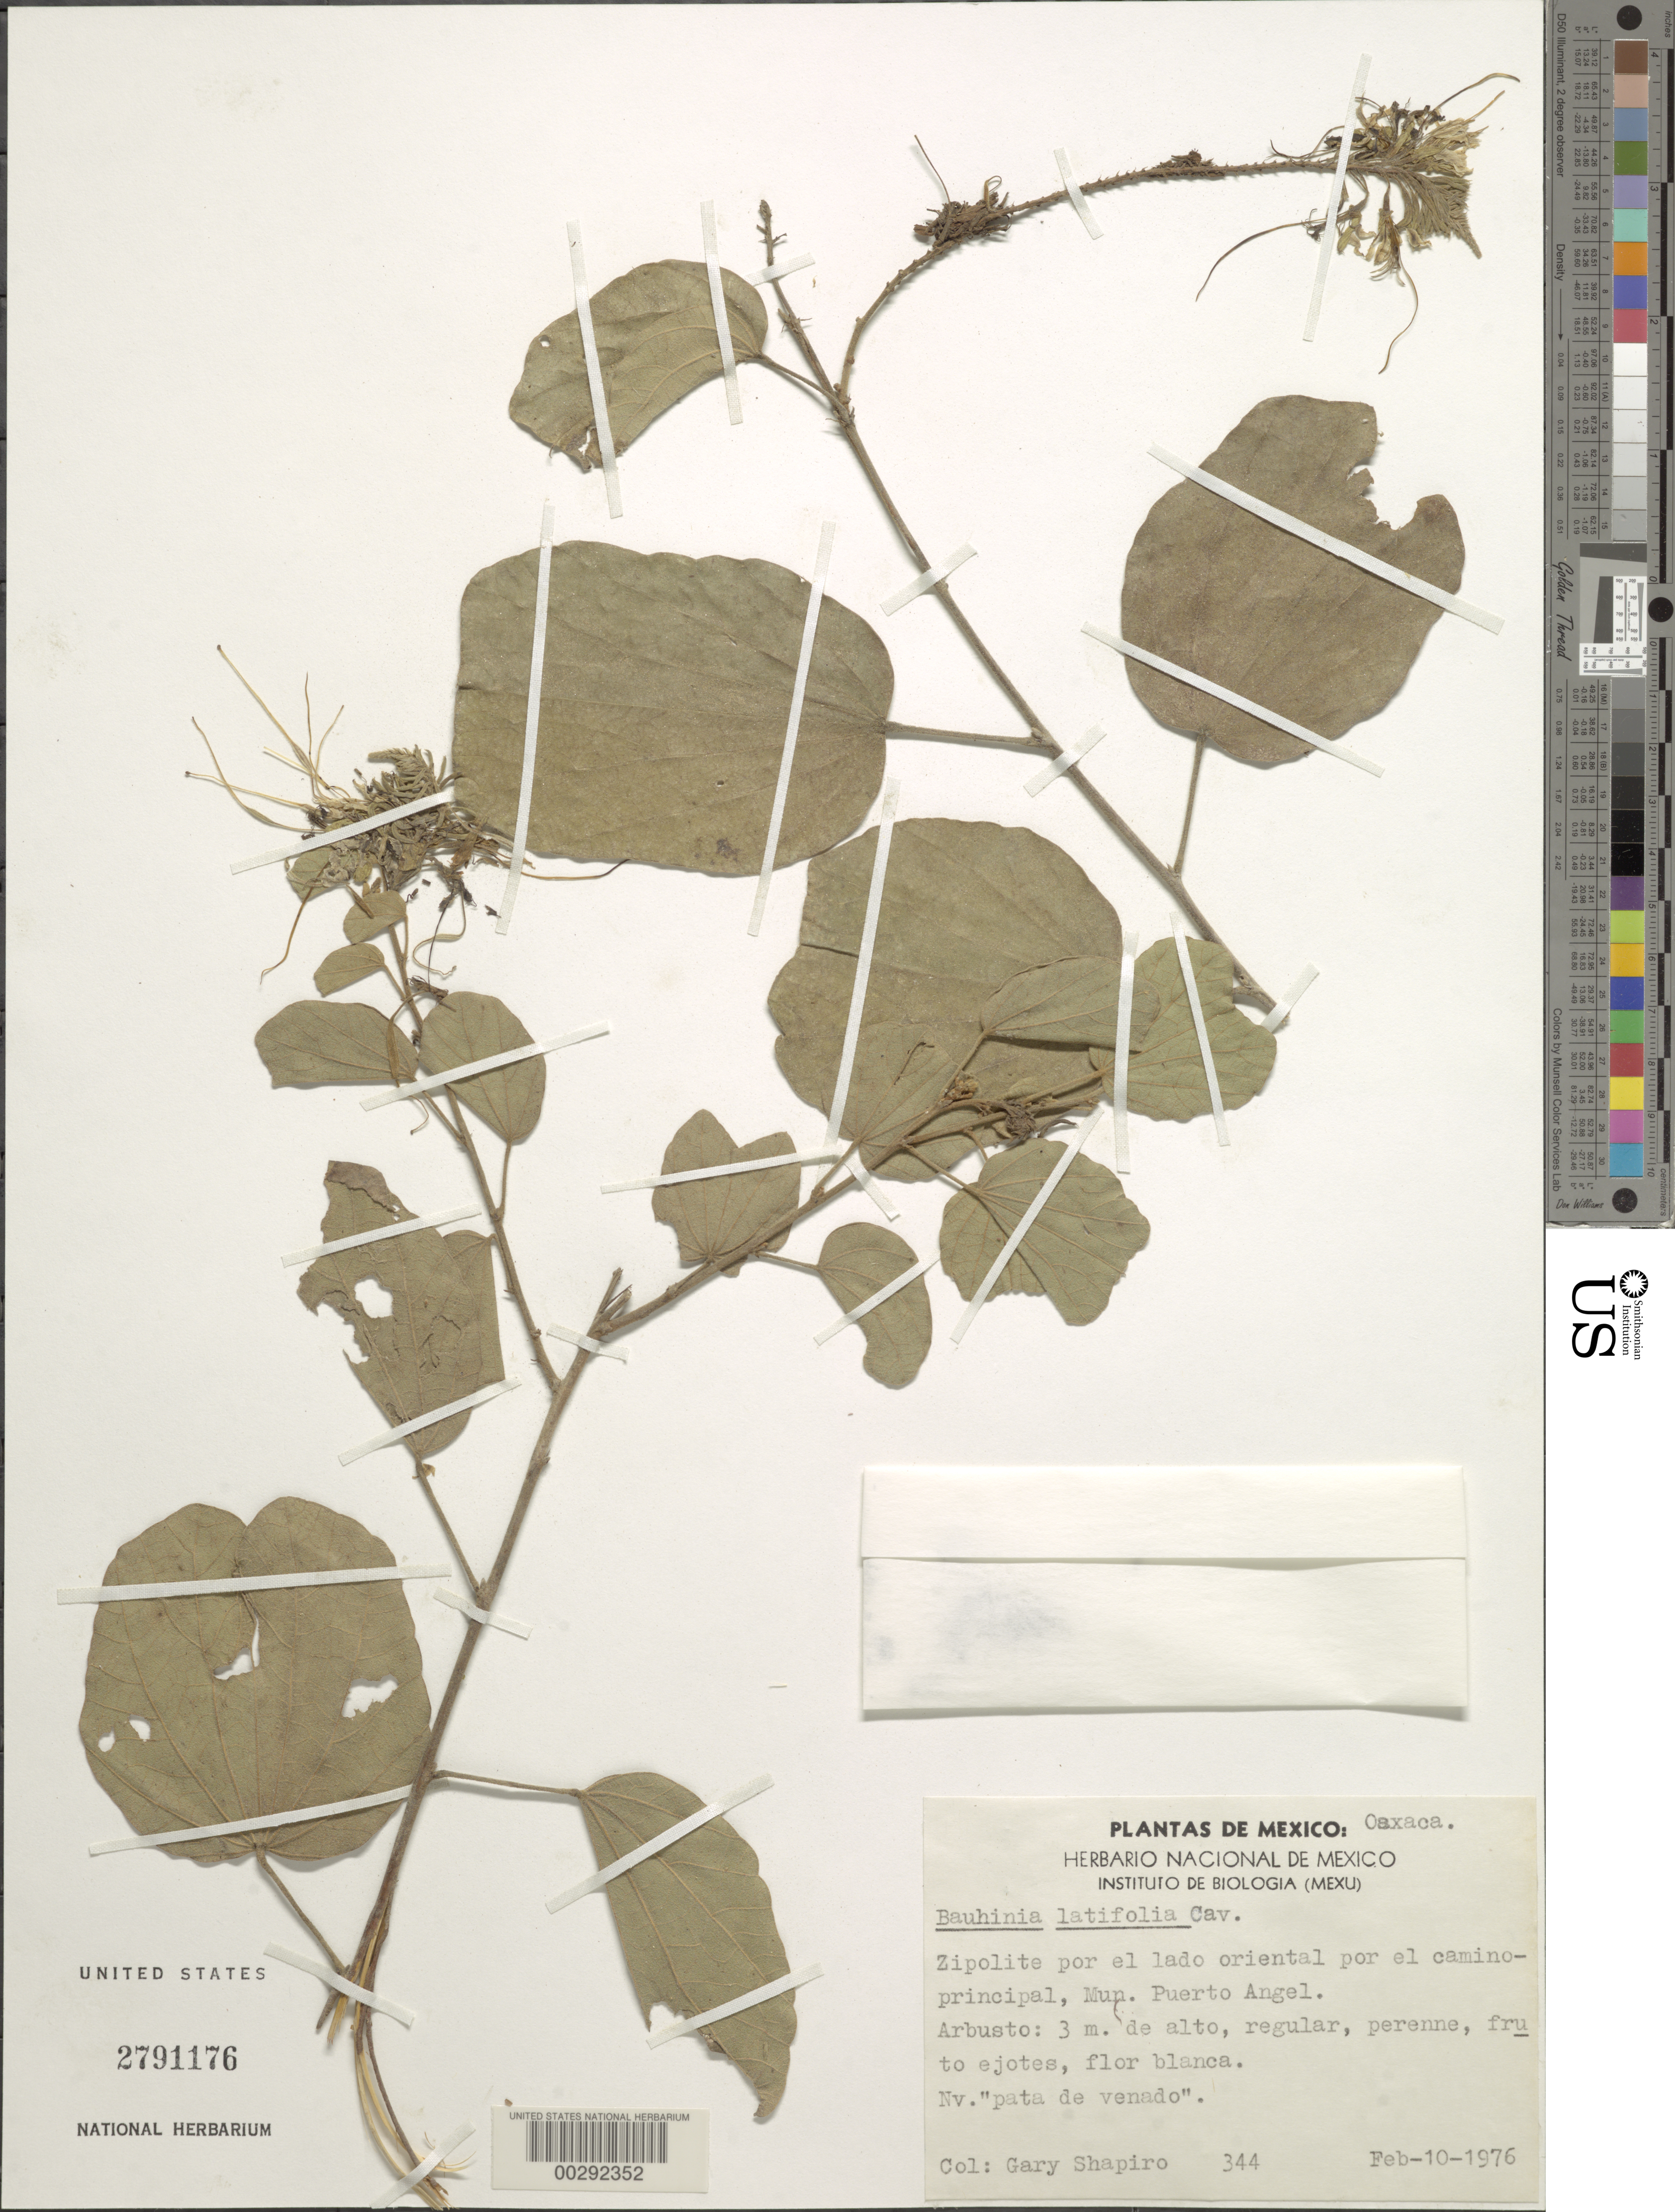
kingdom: Plantae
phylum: Tracheophyta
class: Magnoliopsida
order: Fabales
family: Fabaceae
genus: Bauhinia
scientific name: Bauhinia divaricata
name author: L.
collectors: G. Shapiro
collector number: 344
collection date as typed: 10 Feb 1976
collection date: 1976-02-10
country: Mexico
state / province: Oaxaca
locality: Puerto angel mun. (?), zipolite by the e side by the principle road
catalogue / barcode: US 2791176